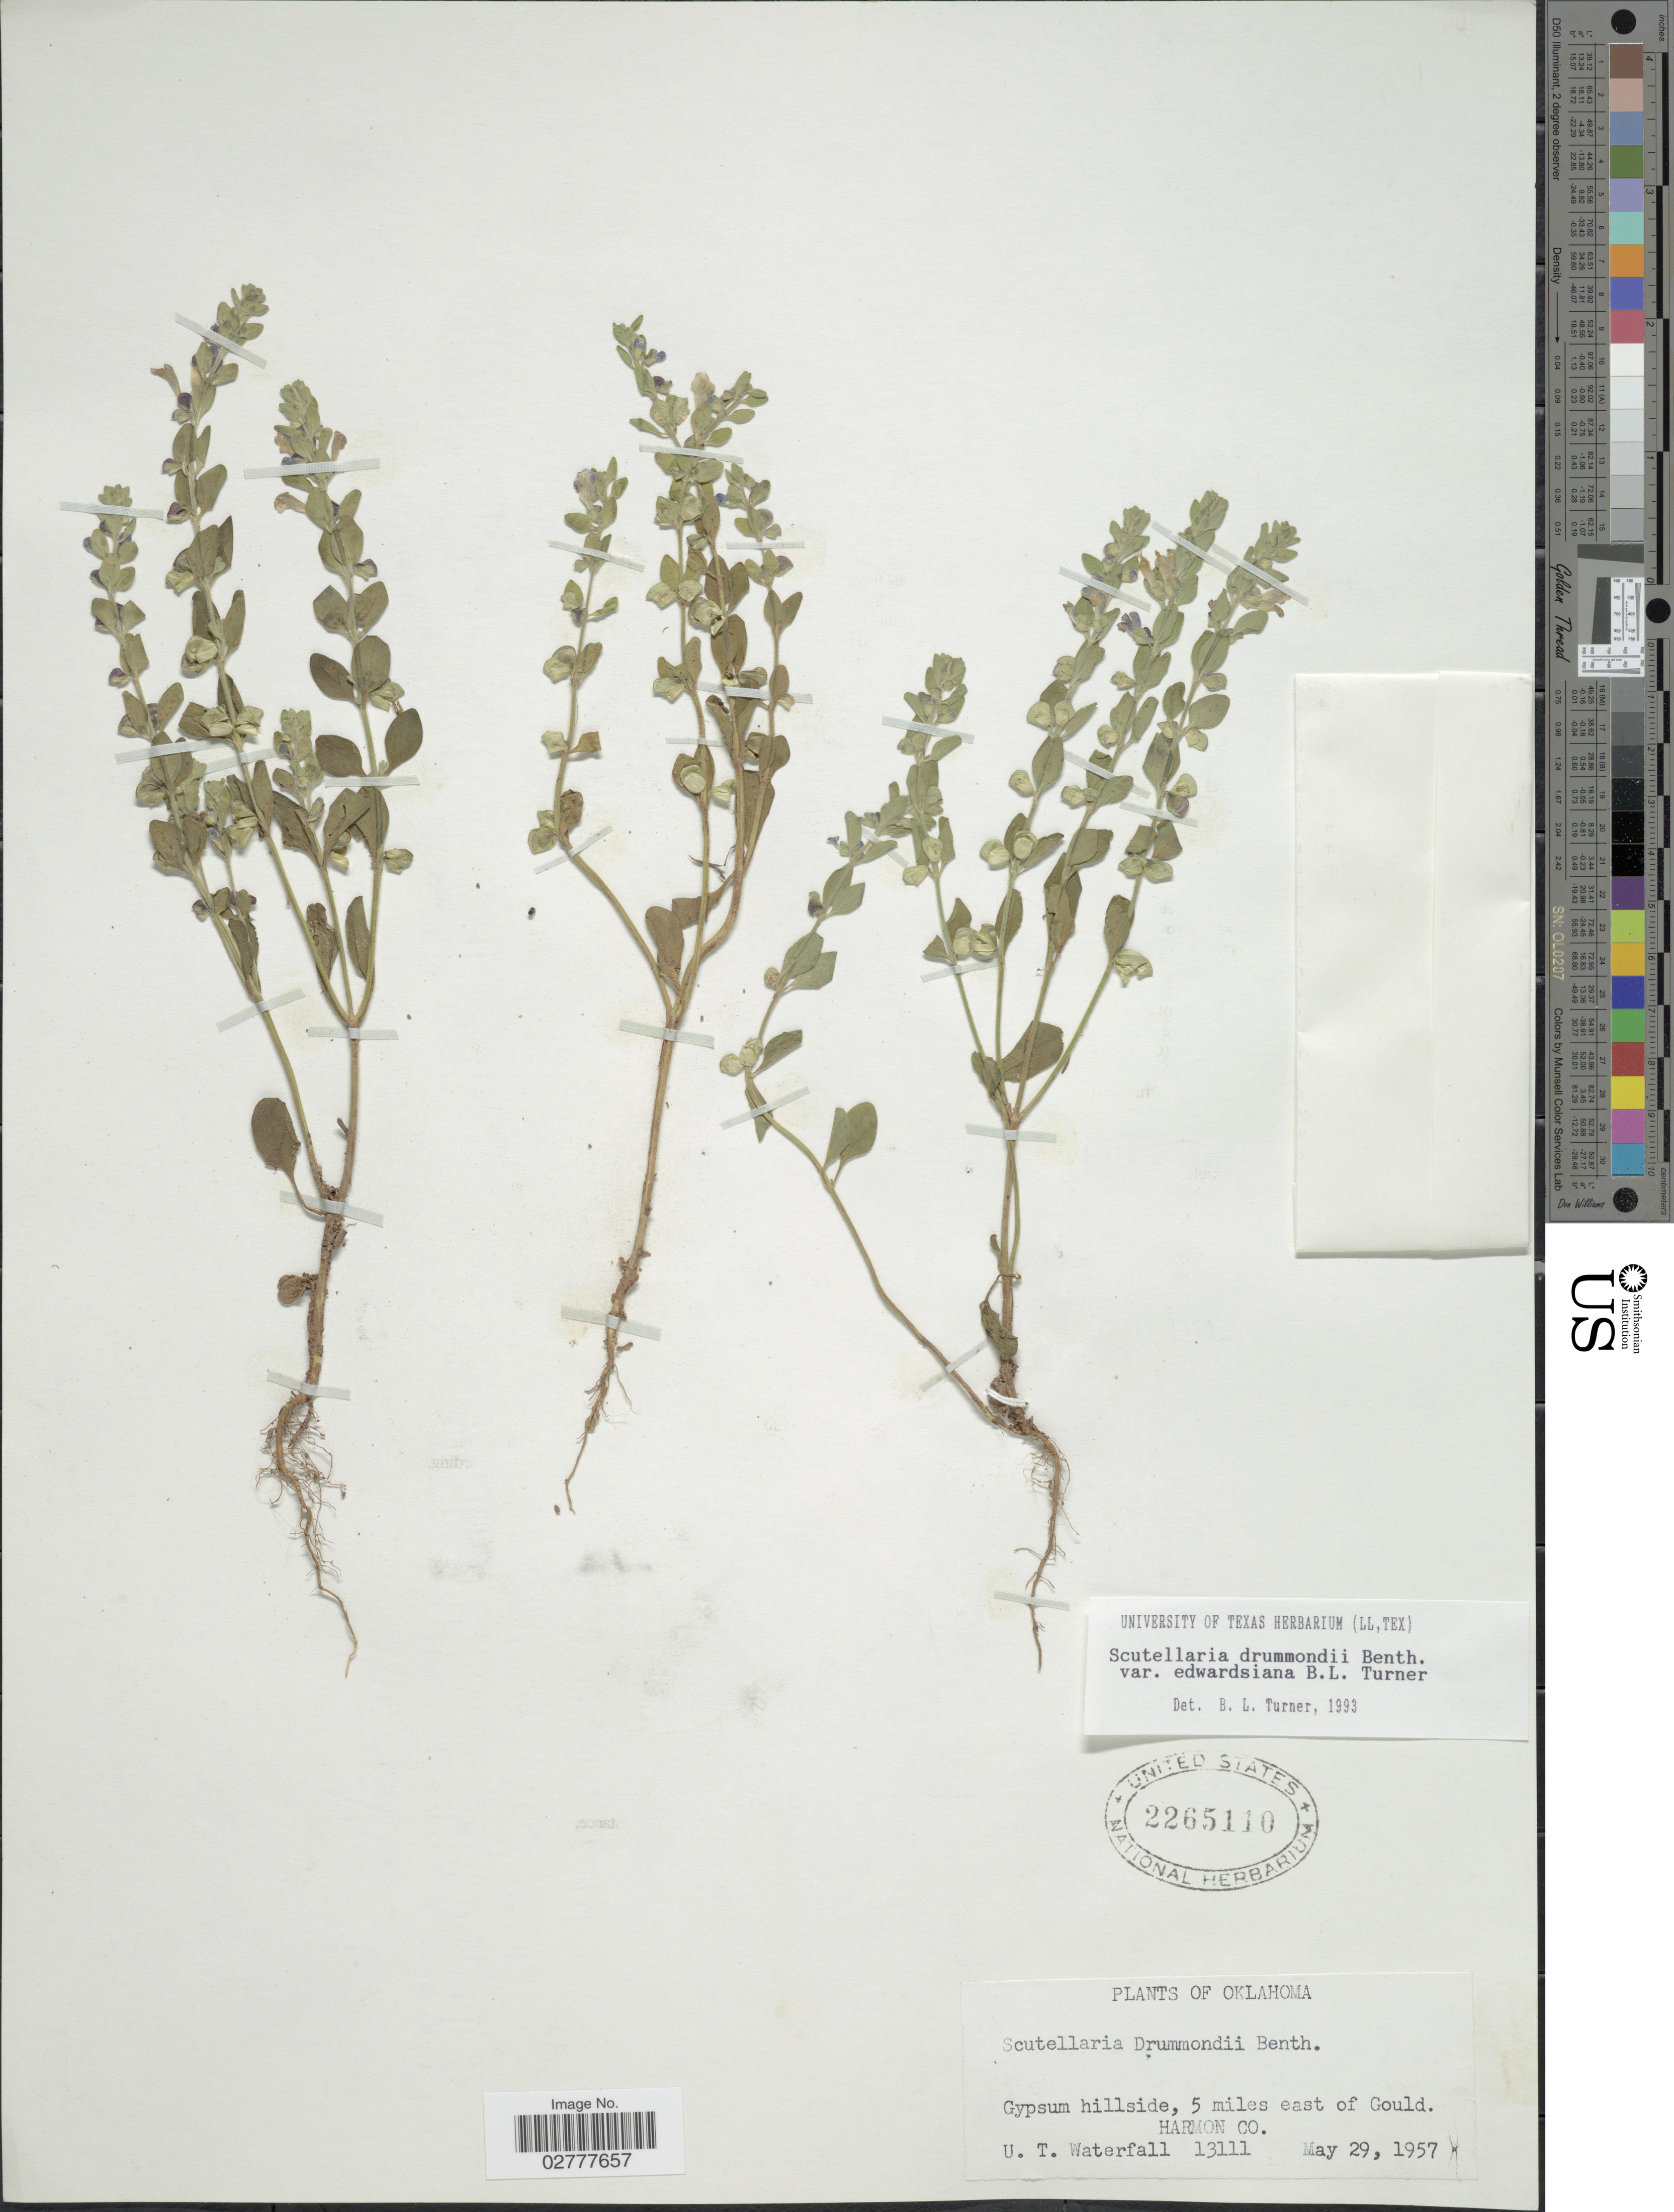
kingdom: Plantae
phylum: Tracheophyta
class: Magnoliopsida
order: Lamiales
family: Lamiaceae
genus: Scutellaria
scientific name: Scutellaria drummondii var. edwardsiana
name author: Benth.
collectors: U. T. Waterfall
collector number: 13111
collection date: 1957-05-29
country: United States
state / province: Oklahoma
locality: Gypsum hillside, 5 miles east of Gould, Harmon Co.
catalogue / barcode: US 2265110